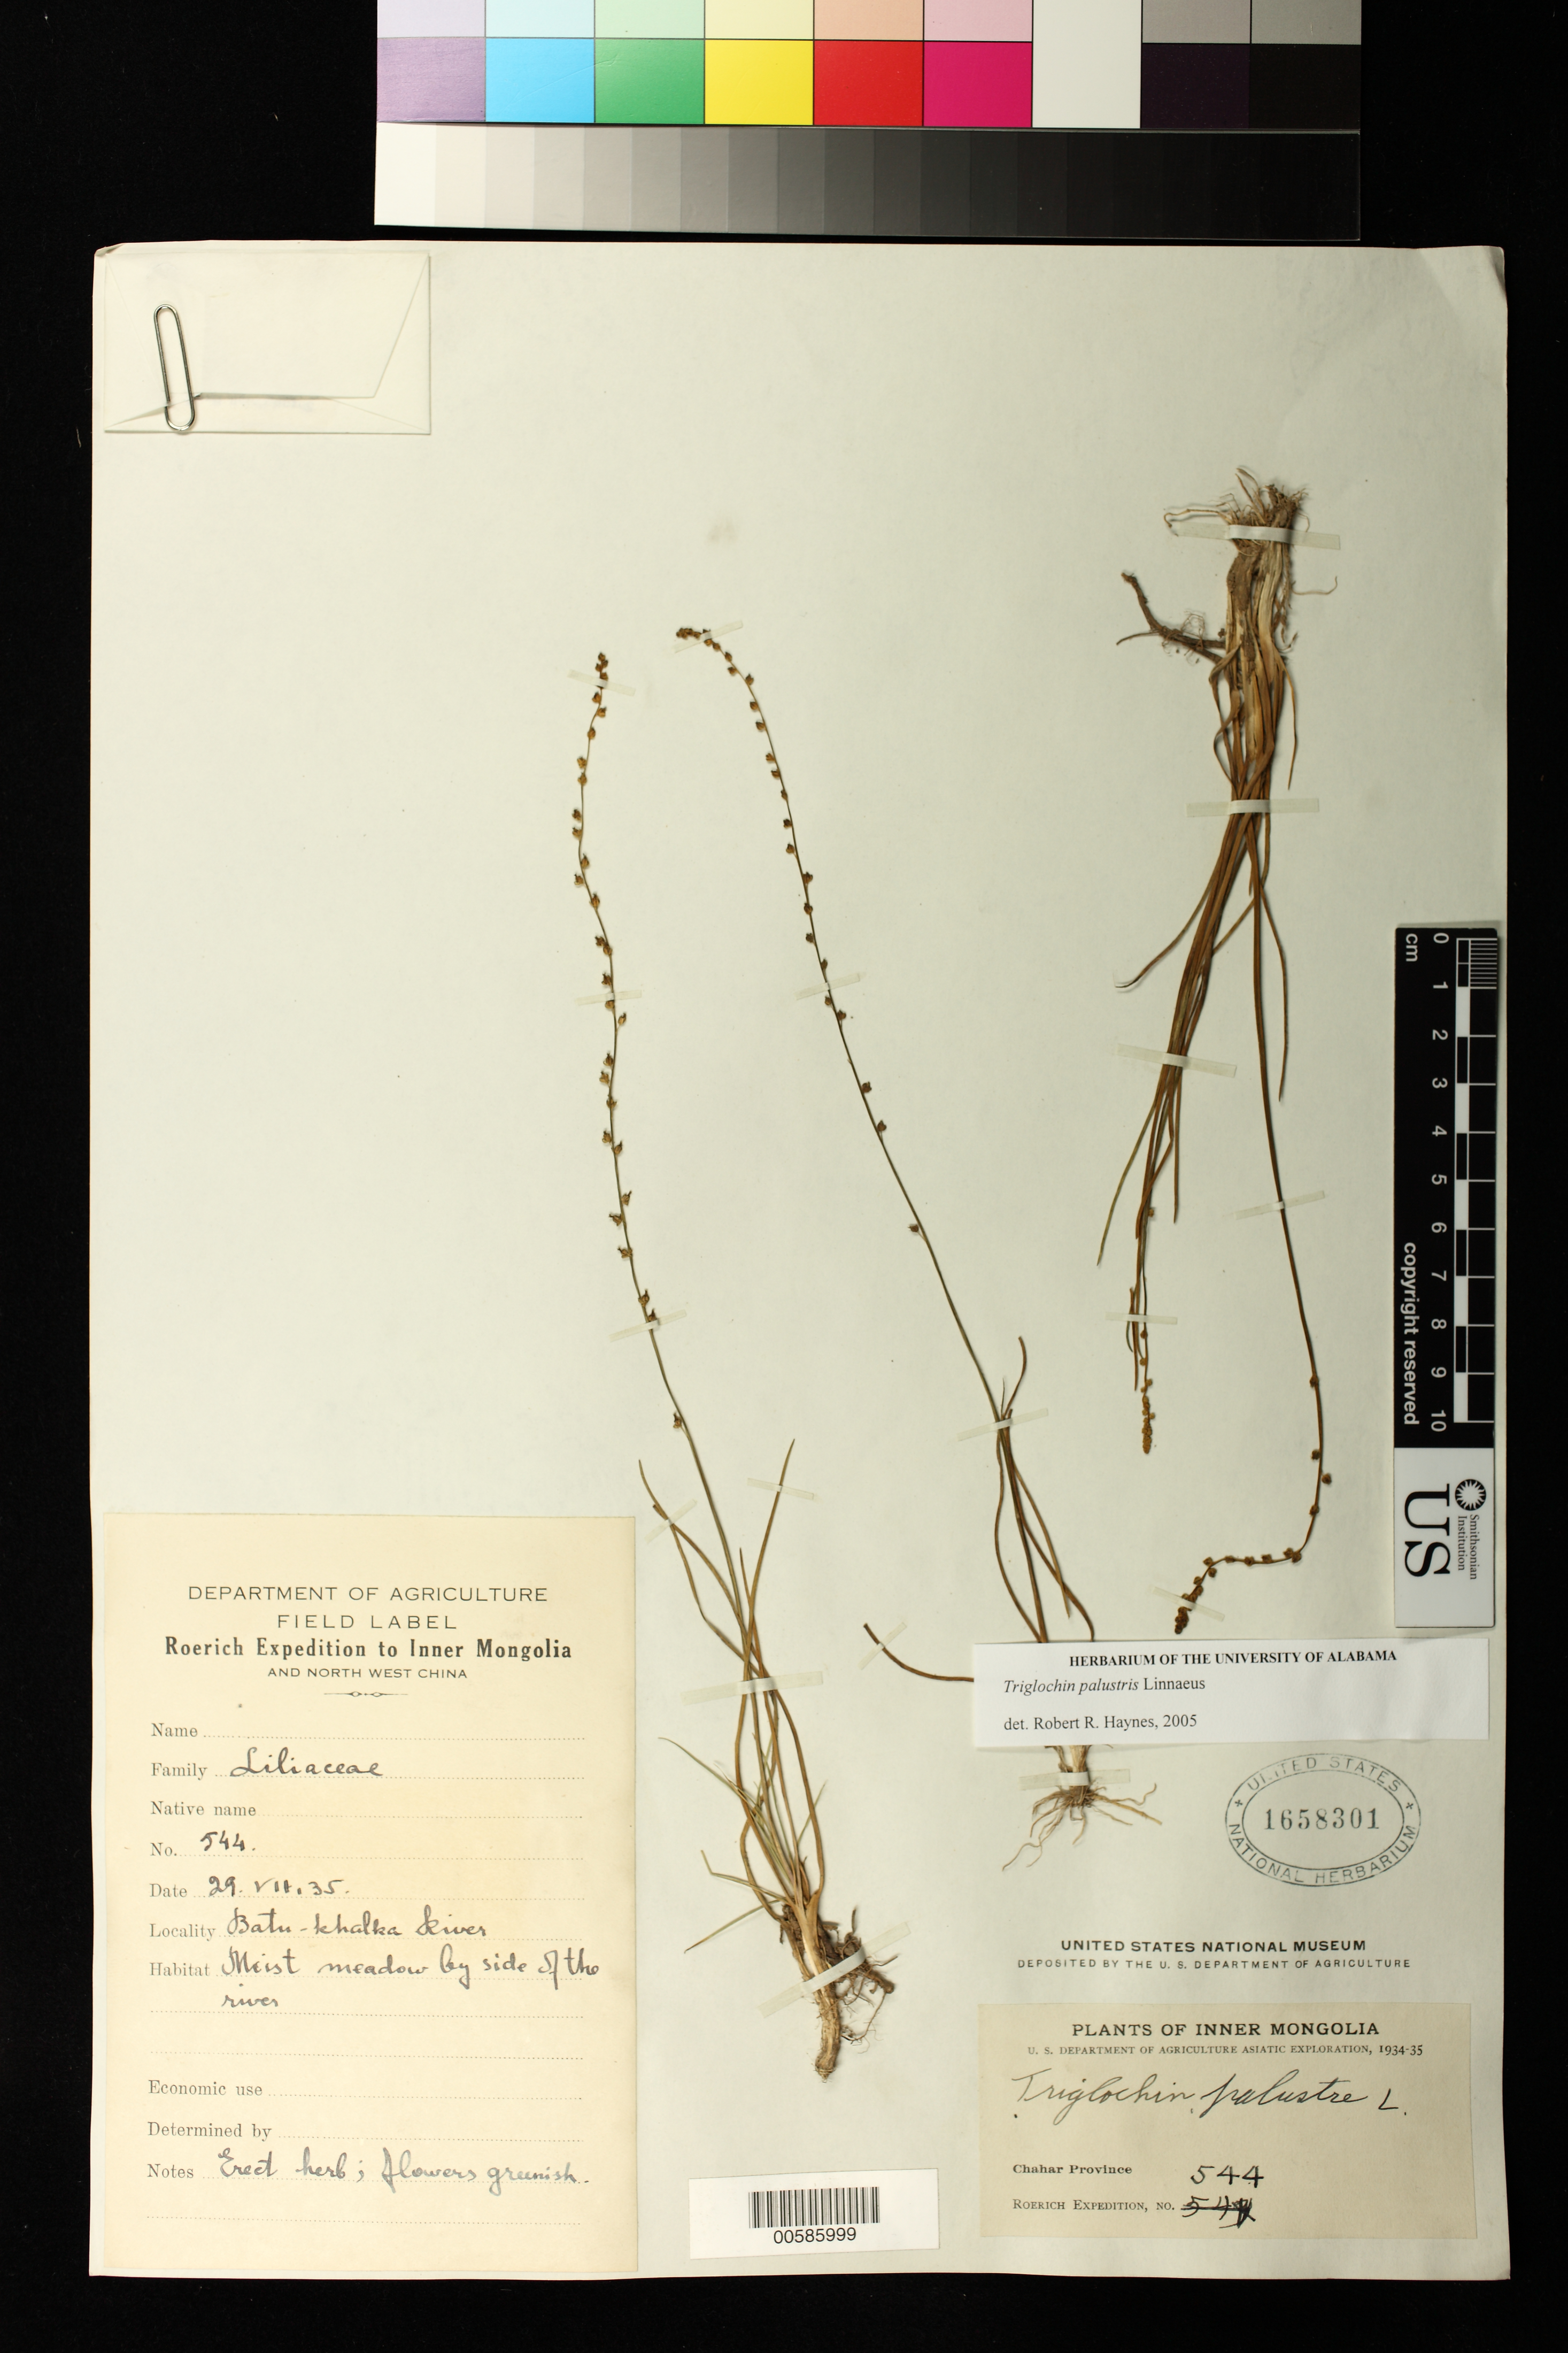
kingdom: Plantae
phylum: Tracheophyta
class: Liliopsida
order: Alismatales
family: Juncaginaceae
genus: Triglochin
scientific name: Triglochin palustris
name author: L.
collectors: -. Roerich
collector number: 544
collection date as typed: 29 Jul 1935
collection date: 1935-07-29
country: China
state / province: Nei Monggol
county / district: Chahar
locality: Batu-khalka River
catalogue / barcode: US 1658301